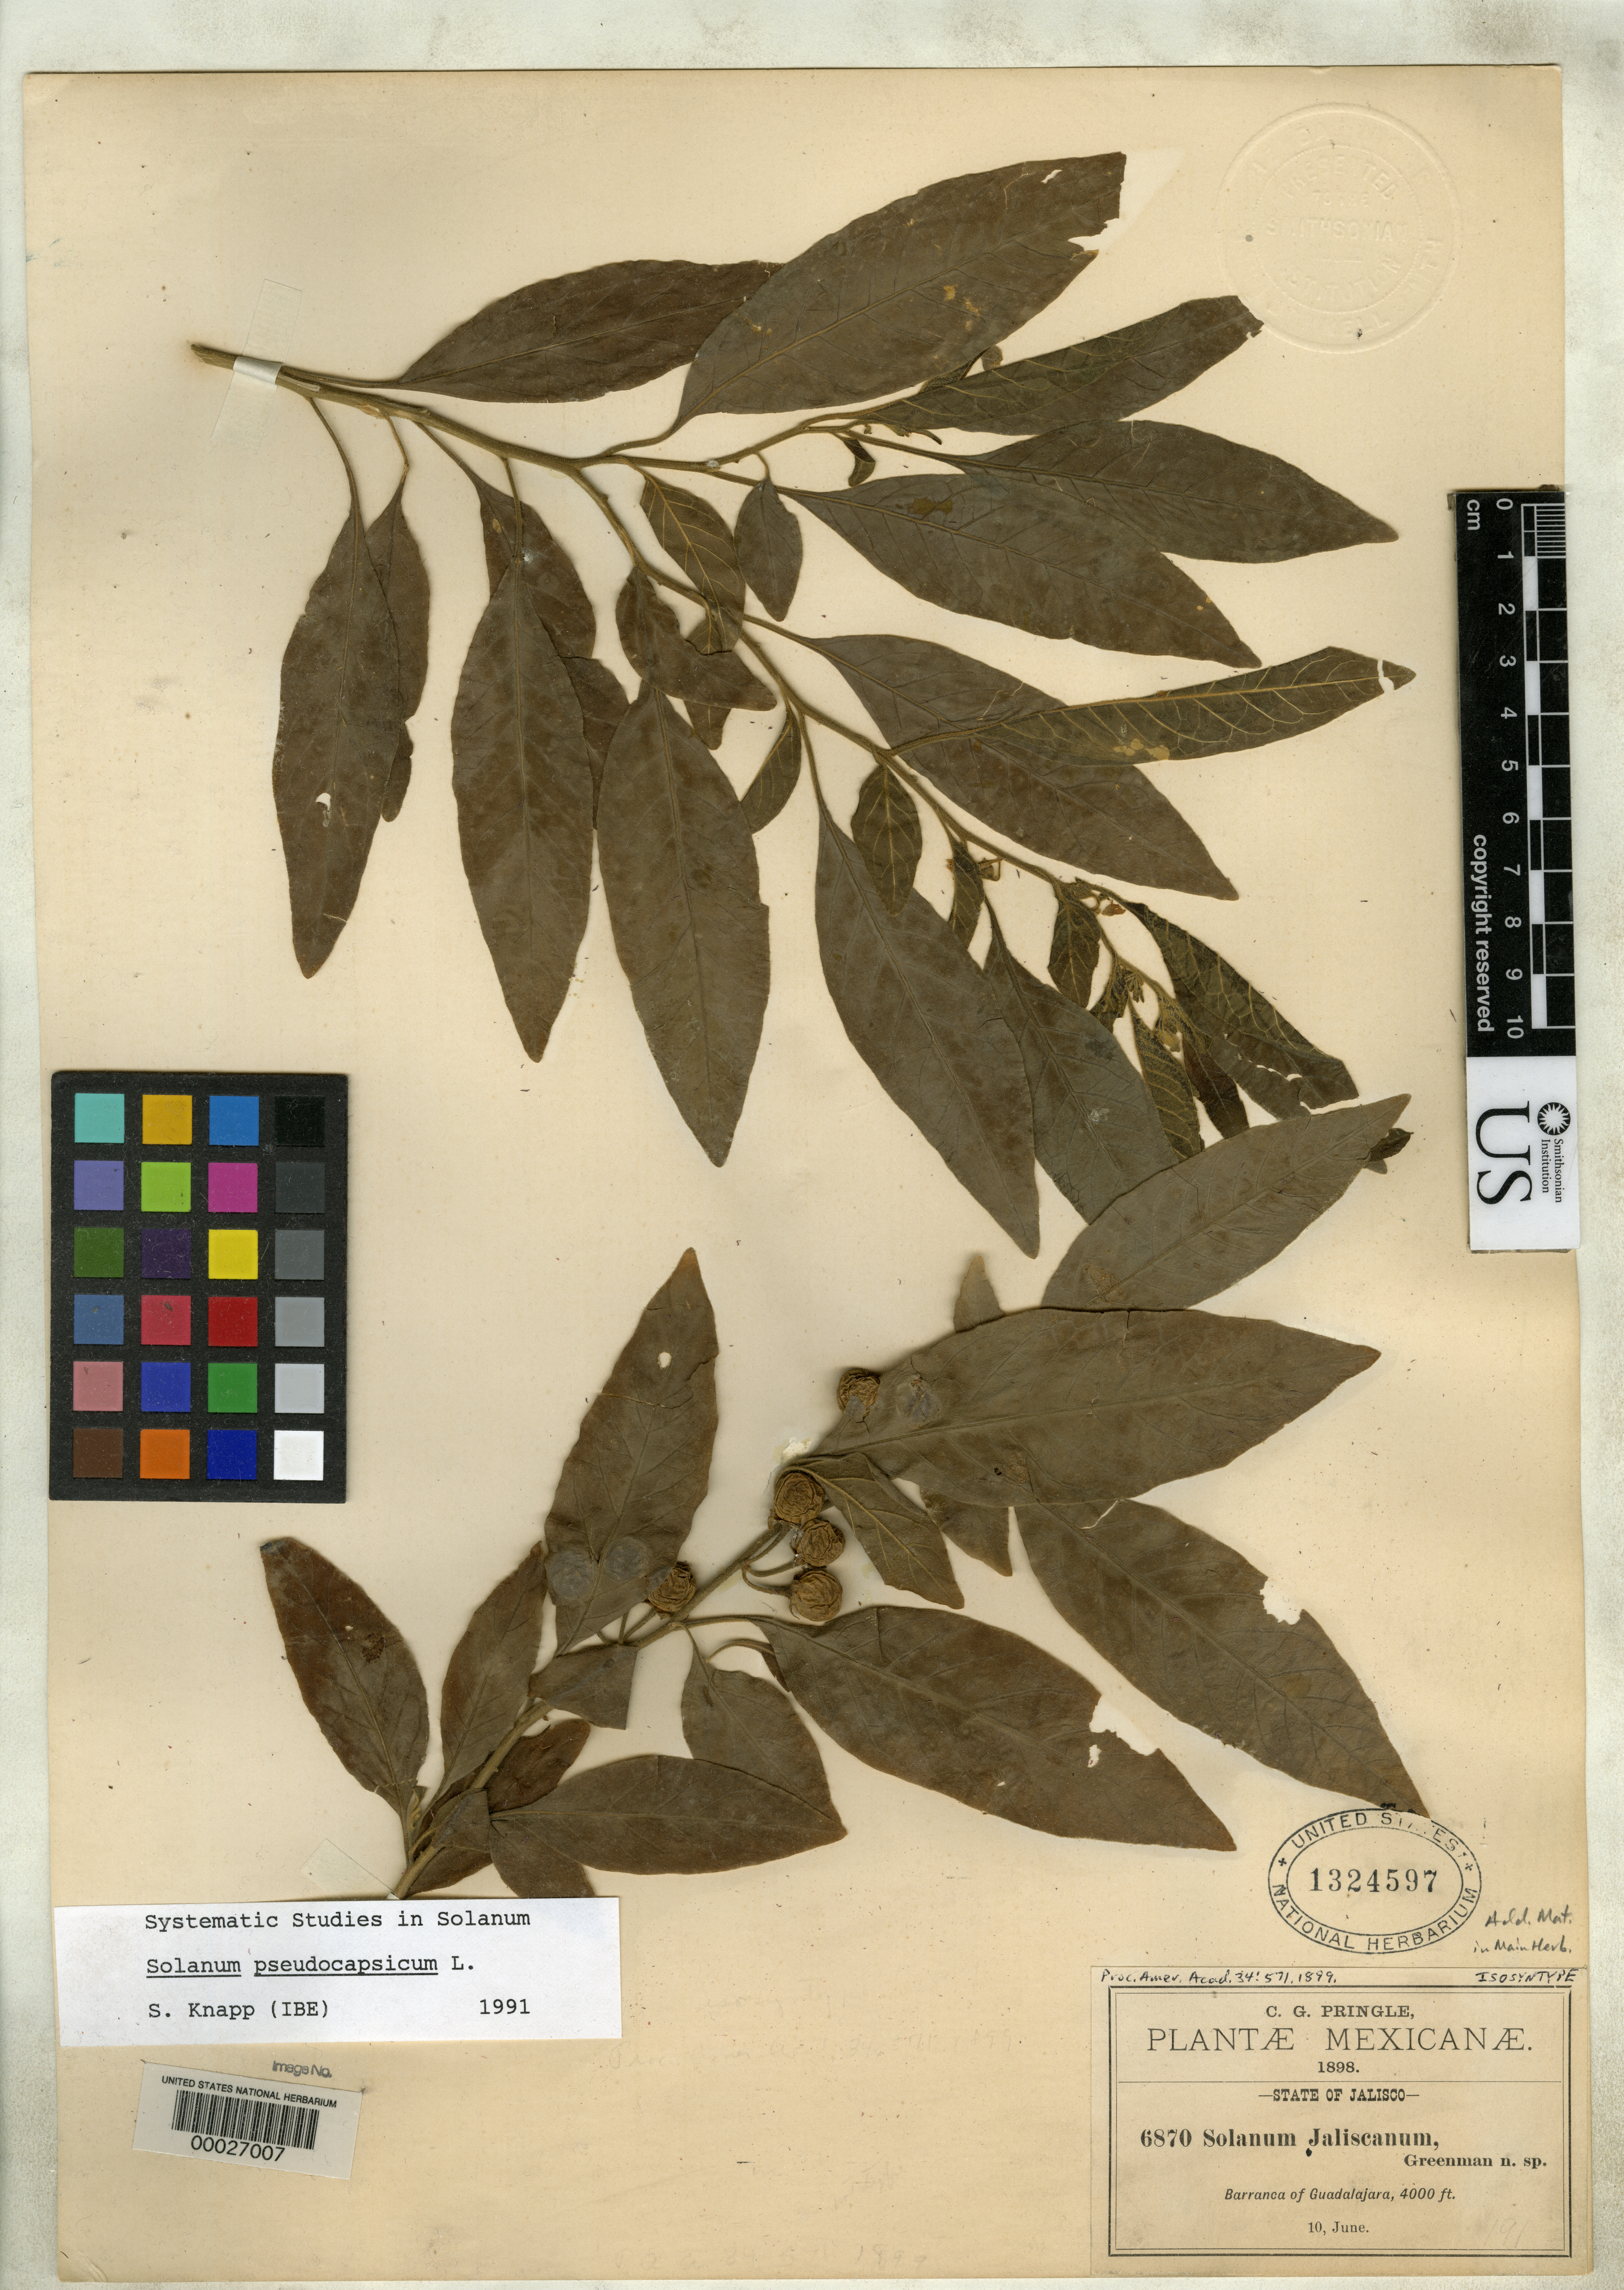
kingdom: Plantae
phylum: Tracheophyta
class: Magnoliopsida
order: Solanales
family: Solanaceae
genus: Solanum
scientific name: Solanum jaliscanum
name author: Greenm.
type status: Isosyntype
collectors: C. G. Pringle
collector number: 6870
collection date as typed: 10 Jun 1898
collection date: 1898-06-10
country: Mexico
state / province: Jalisco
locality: Guadalajara.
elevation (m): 1219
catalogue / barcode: US 1324597